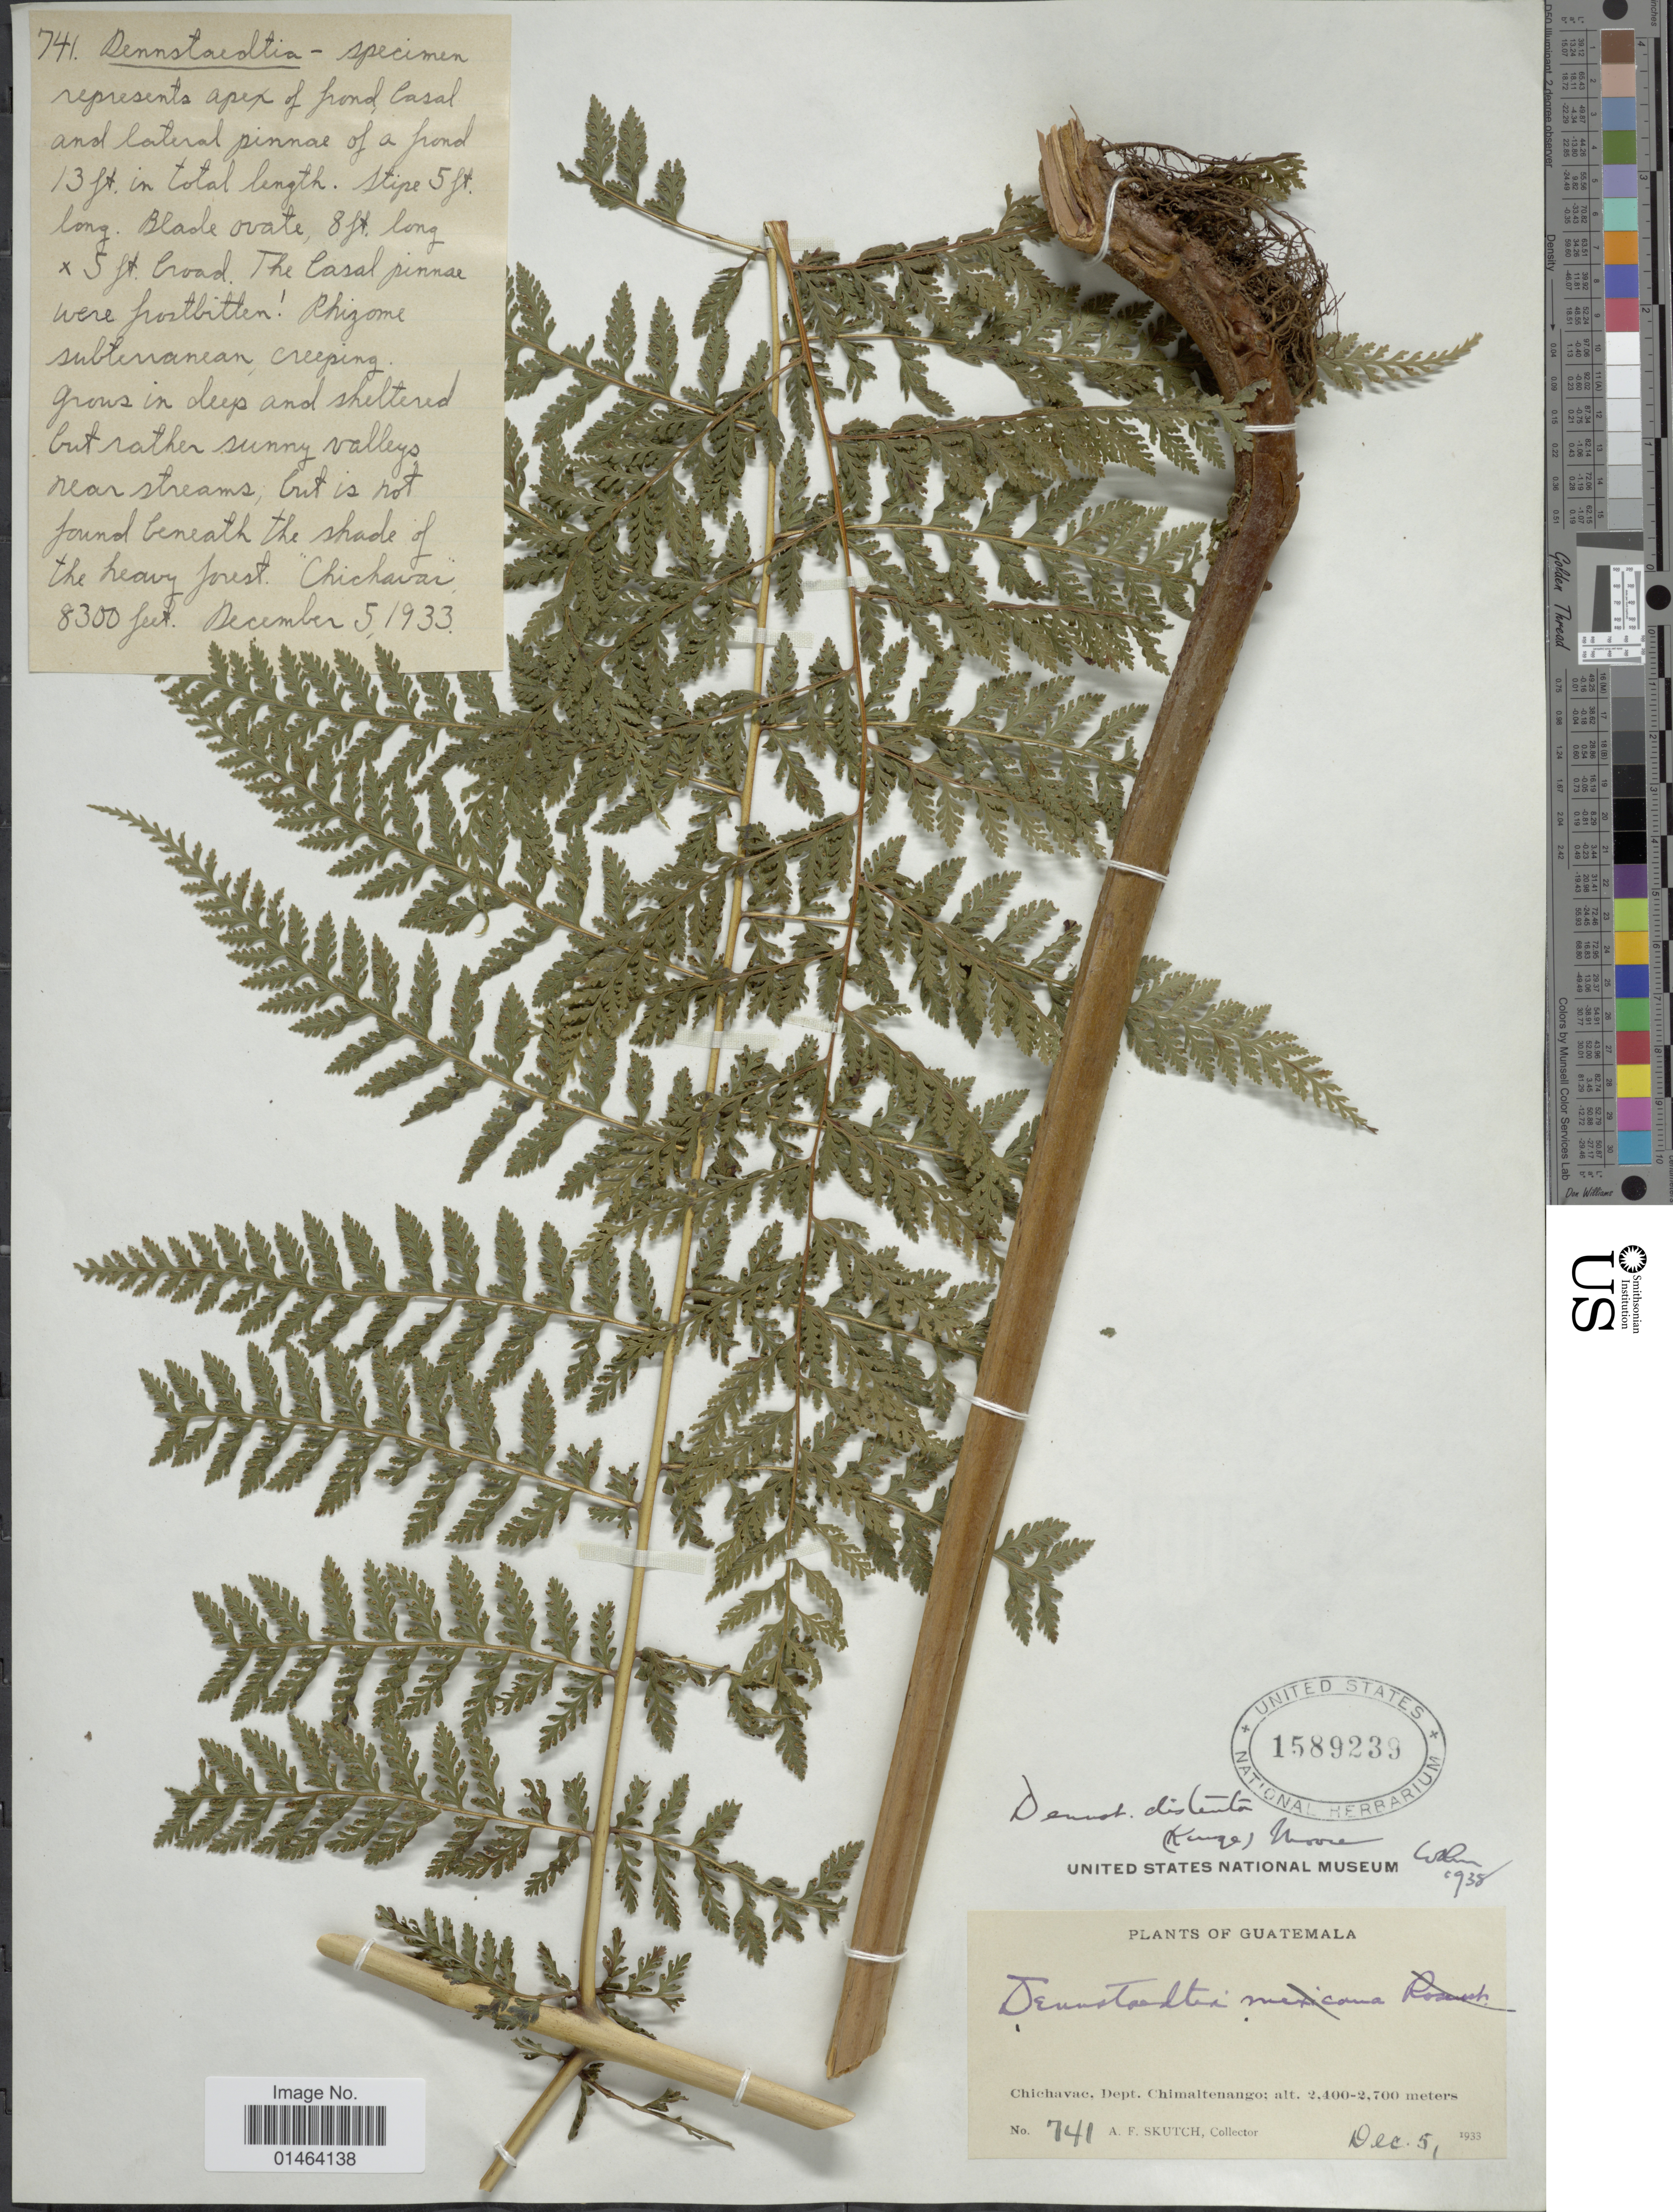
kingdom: Plantae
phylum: Tracheophyta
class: Polypodiopsida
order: Polypodiales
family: Dennstaedtiaceae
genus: Dennstaedtia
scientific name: Dennstaedtia distenta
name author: (Kunze) T. Moore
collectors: A. F. Skutch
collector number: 741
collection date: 1933-12-05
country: Guatemala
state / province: Chimaltenango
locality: Guatemala, Chichavac, Dept. Chimaltenango.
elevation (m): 2400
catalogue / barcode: US 1589239